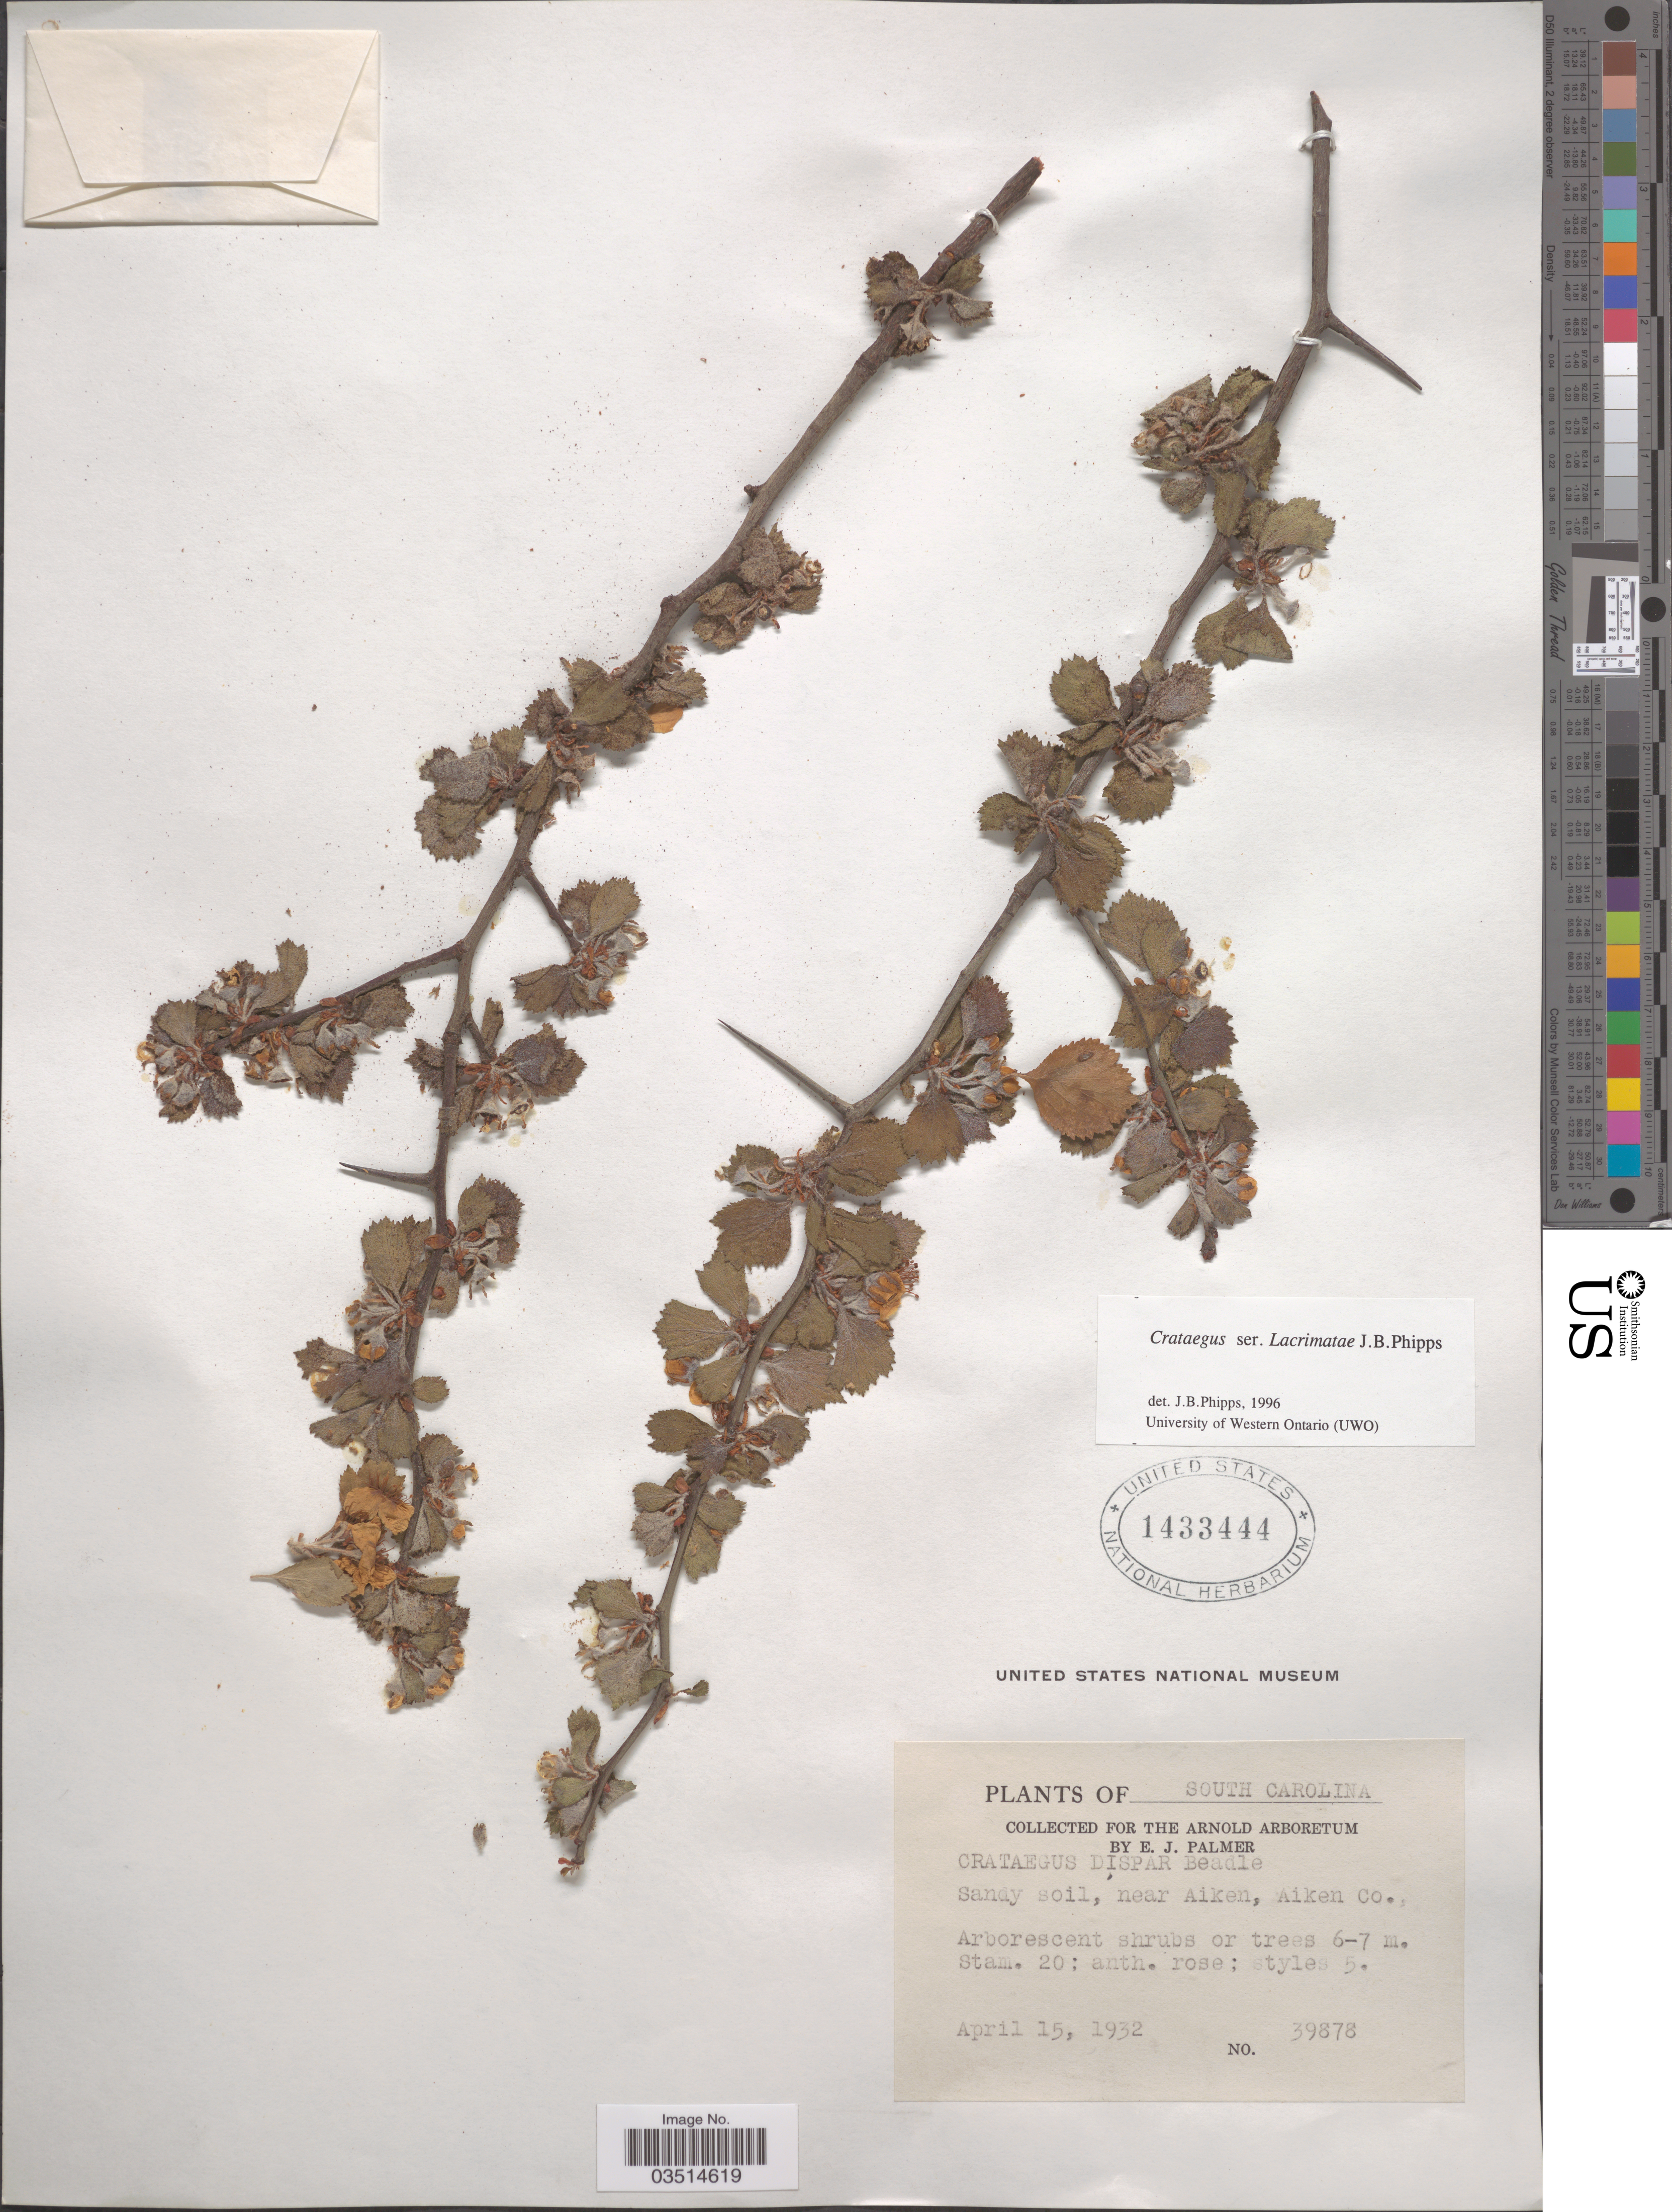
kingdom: Plantae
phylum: Tracheophyta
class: Magnoliopsida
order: Rosales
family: Rosaceae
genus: Crataegus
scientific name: Crataegus dispar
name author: Beadle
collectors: E. J. Palmer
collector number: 39878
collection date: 1932-04-15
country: United States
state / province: South Carolina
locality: Near Aiken, Aiken Co.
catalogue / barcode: US 1433444